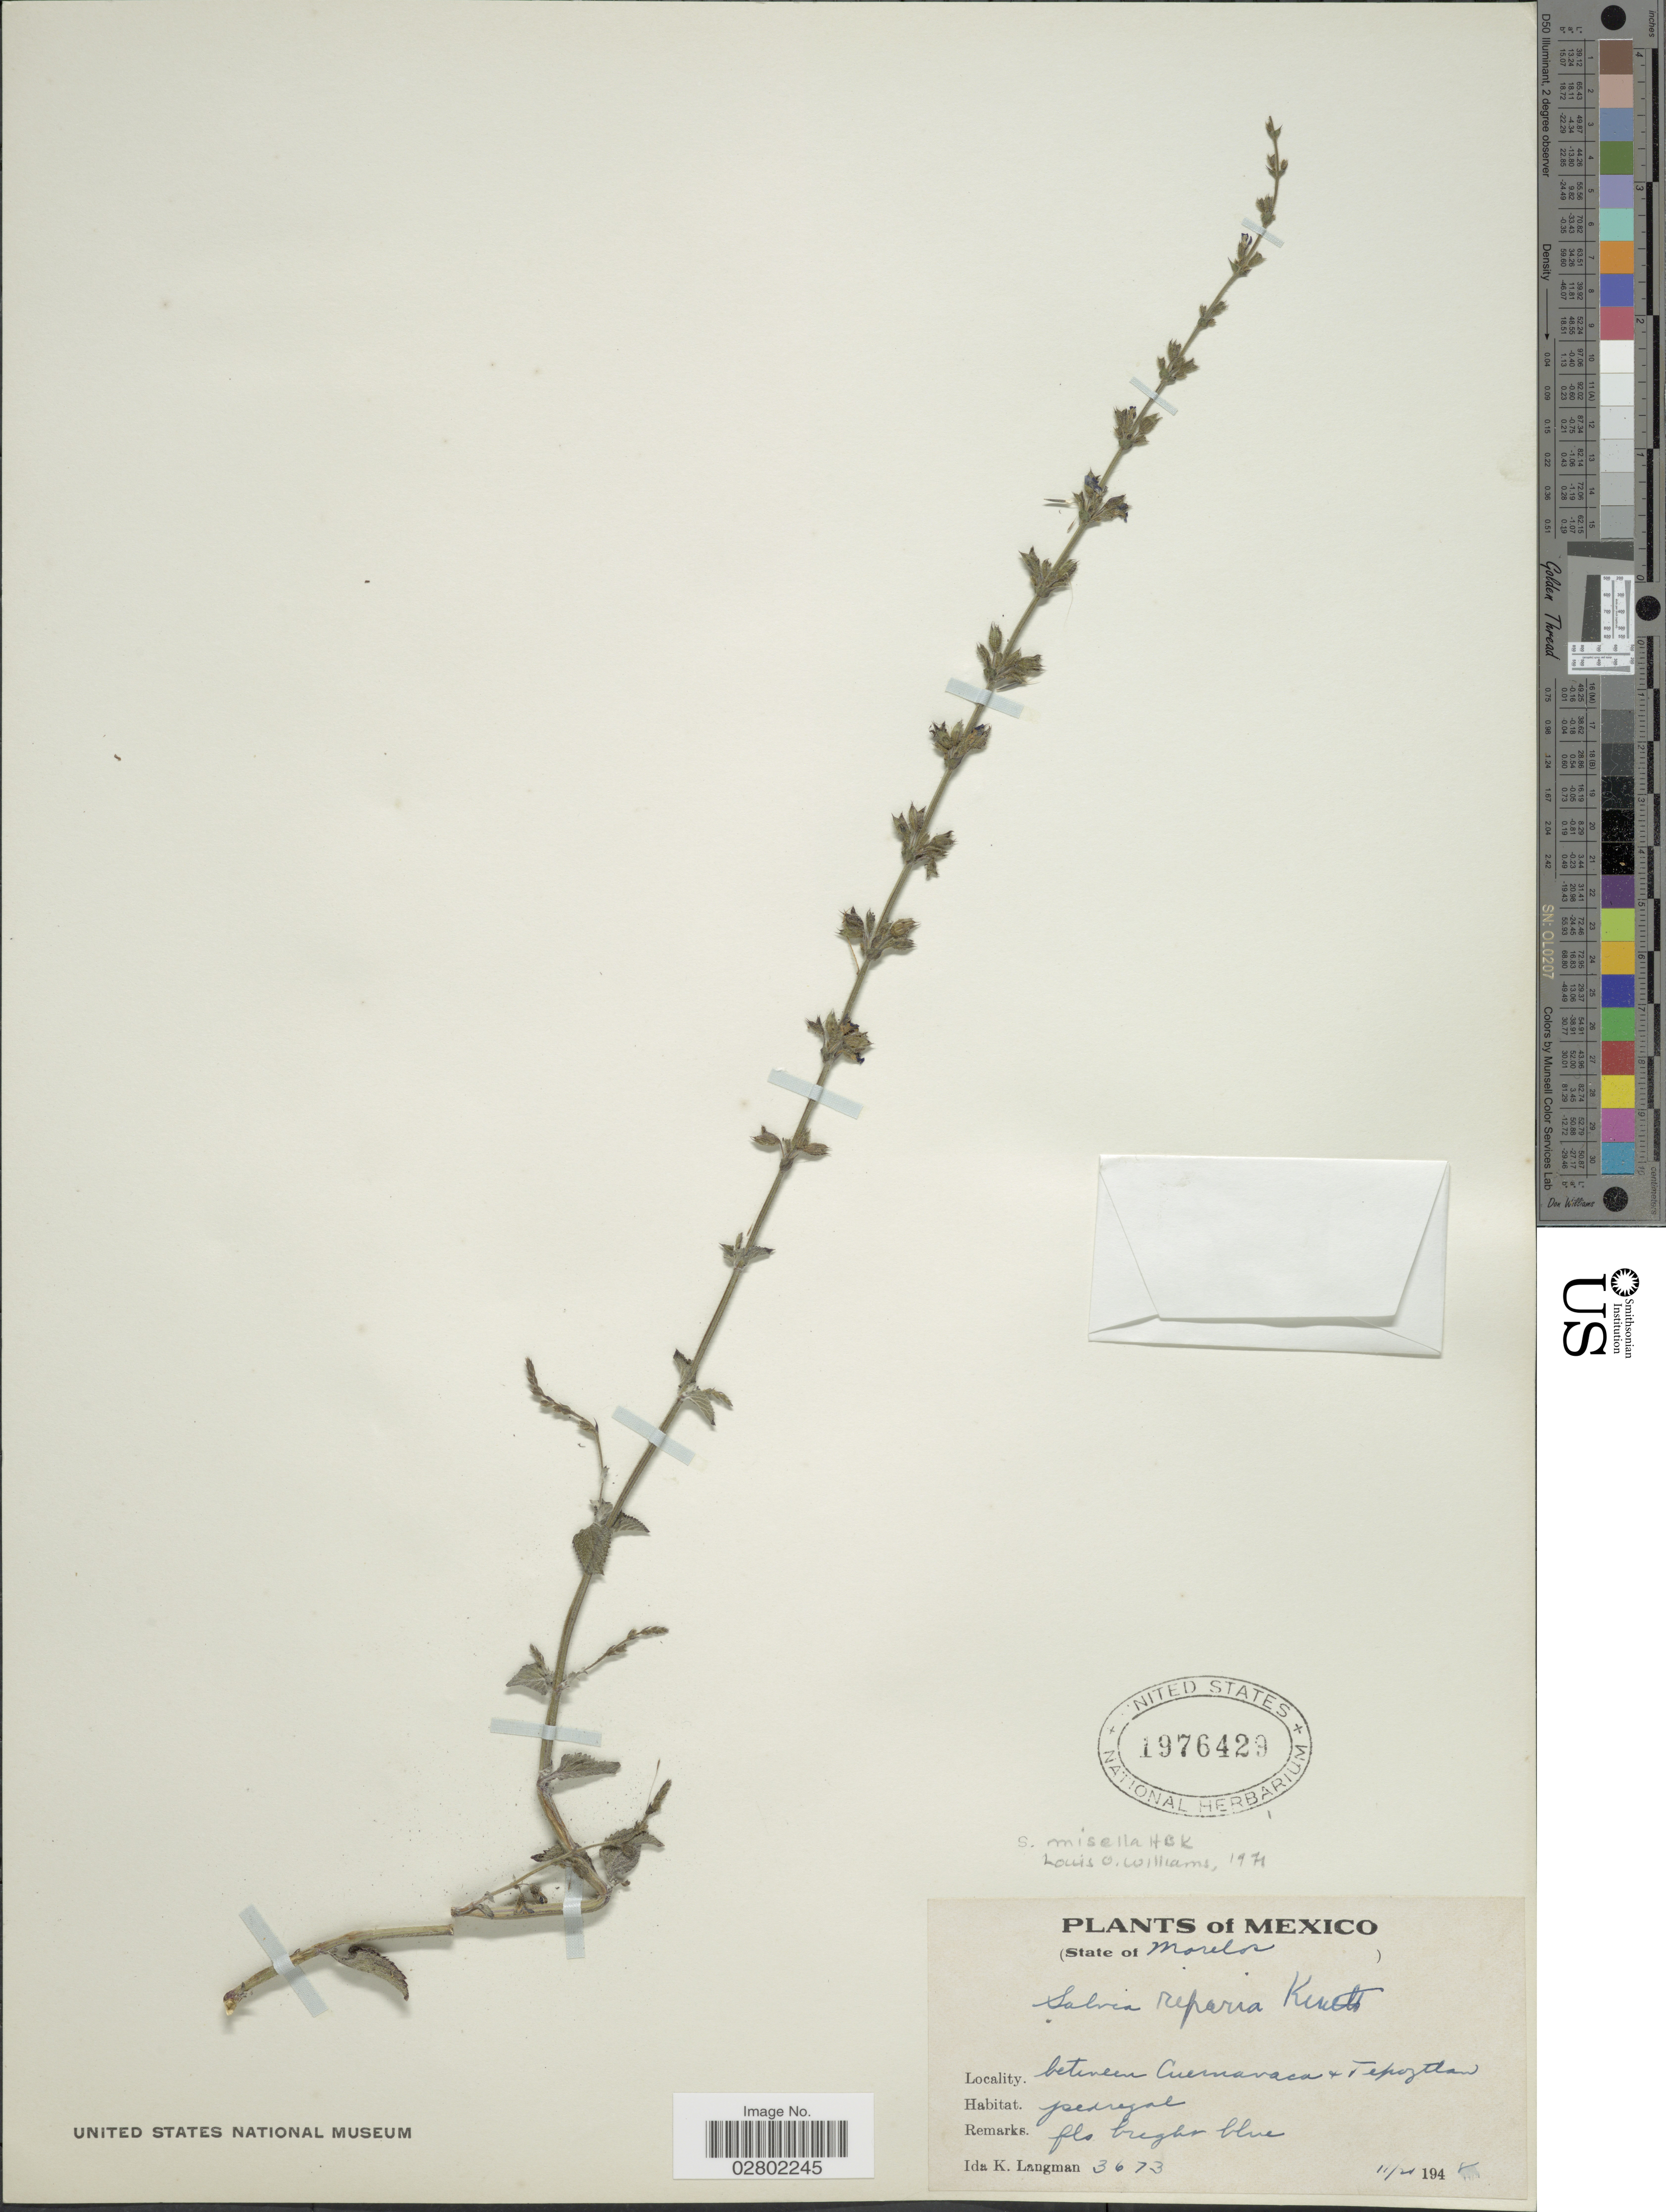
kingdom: Plantae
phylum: Tracheophyta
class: Magnoliopsida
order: Lamiales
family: Lamiaceae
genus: Salvia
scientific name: Salvia misella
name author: Kunth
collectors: I. K. Langman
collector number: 3673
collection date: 1948-11-21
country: Mexico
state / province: Morelos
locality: Between Cuernavaca & Tepoztlan.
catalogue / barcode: US 1976429